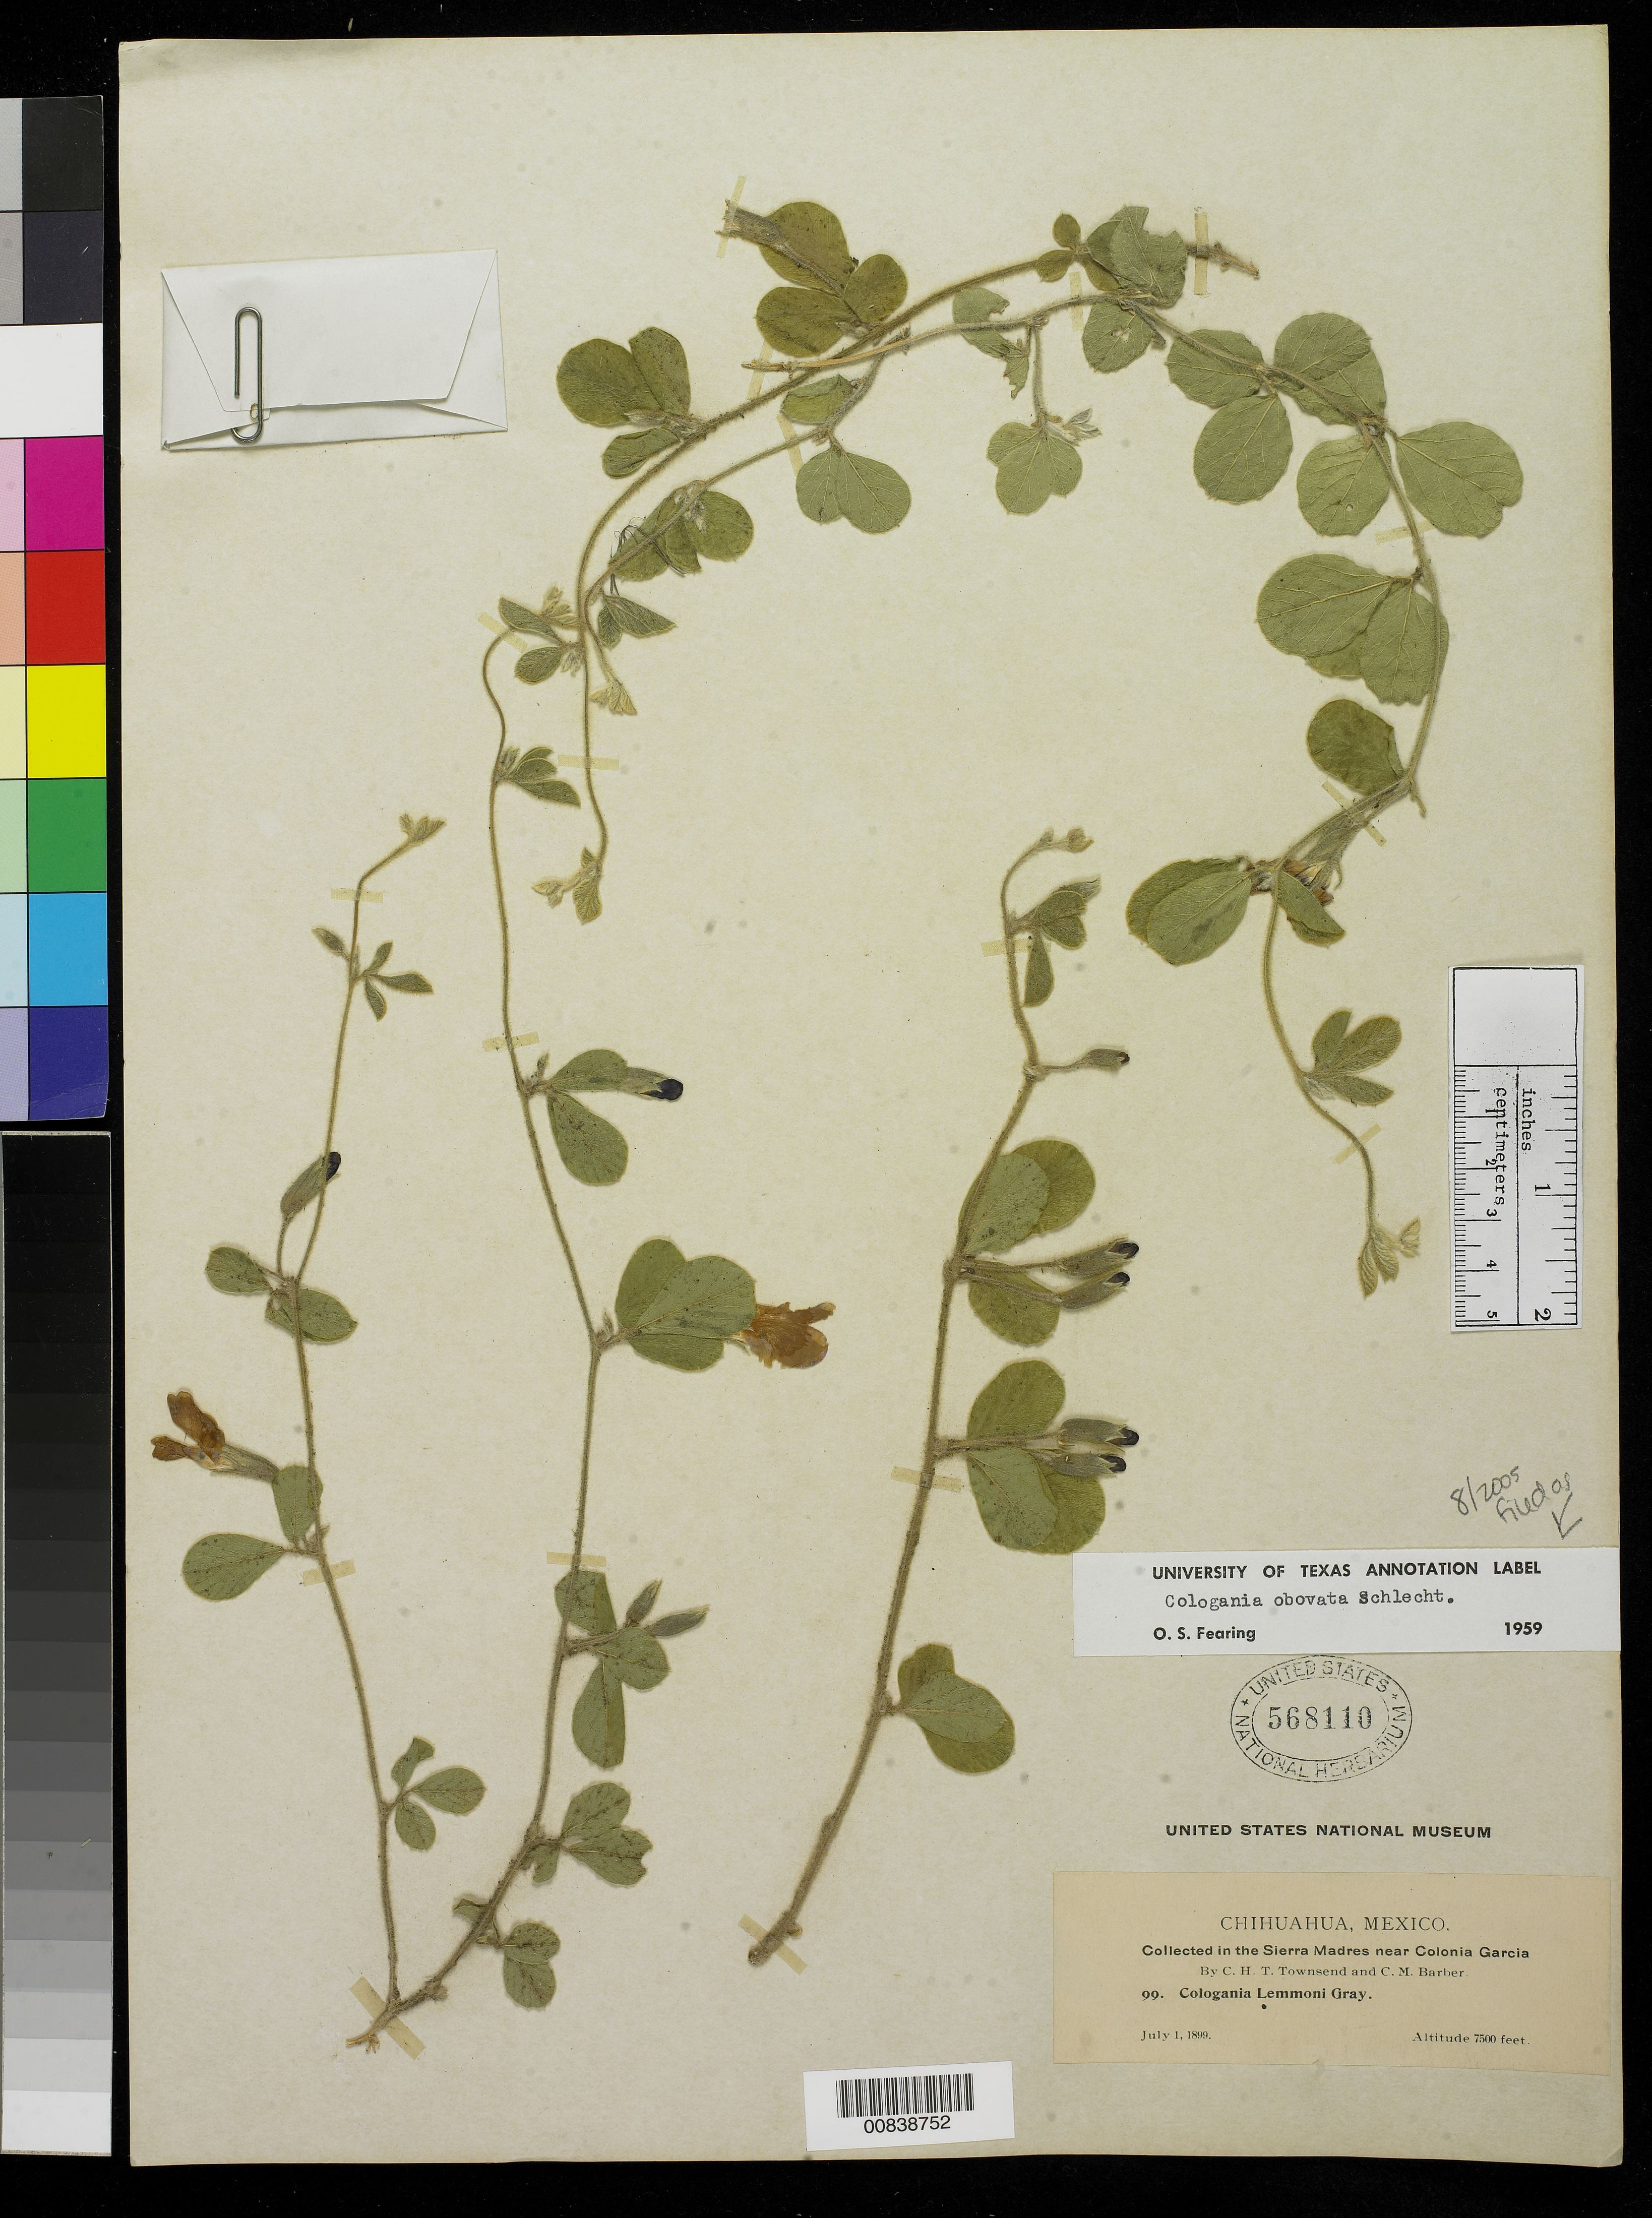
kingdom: Plantae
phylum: Tracheophyta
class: Magnoliopsida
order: Fabales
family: Fabaceae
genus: Cologania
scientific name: Cologania obovata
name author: Schltdl.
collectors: C. H. T. Townsend & C. Barber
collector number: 99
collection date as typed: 01 Jul 1899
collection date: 1899-07-01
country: Mexico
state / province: Chihuahua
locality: Sierra Madre near Colonia García, Chihuahua.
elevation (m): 2286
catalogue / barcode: US 568110